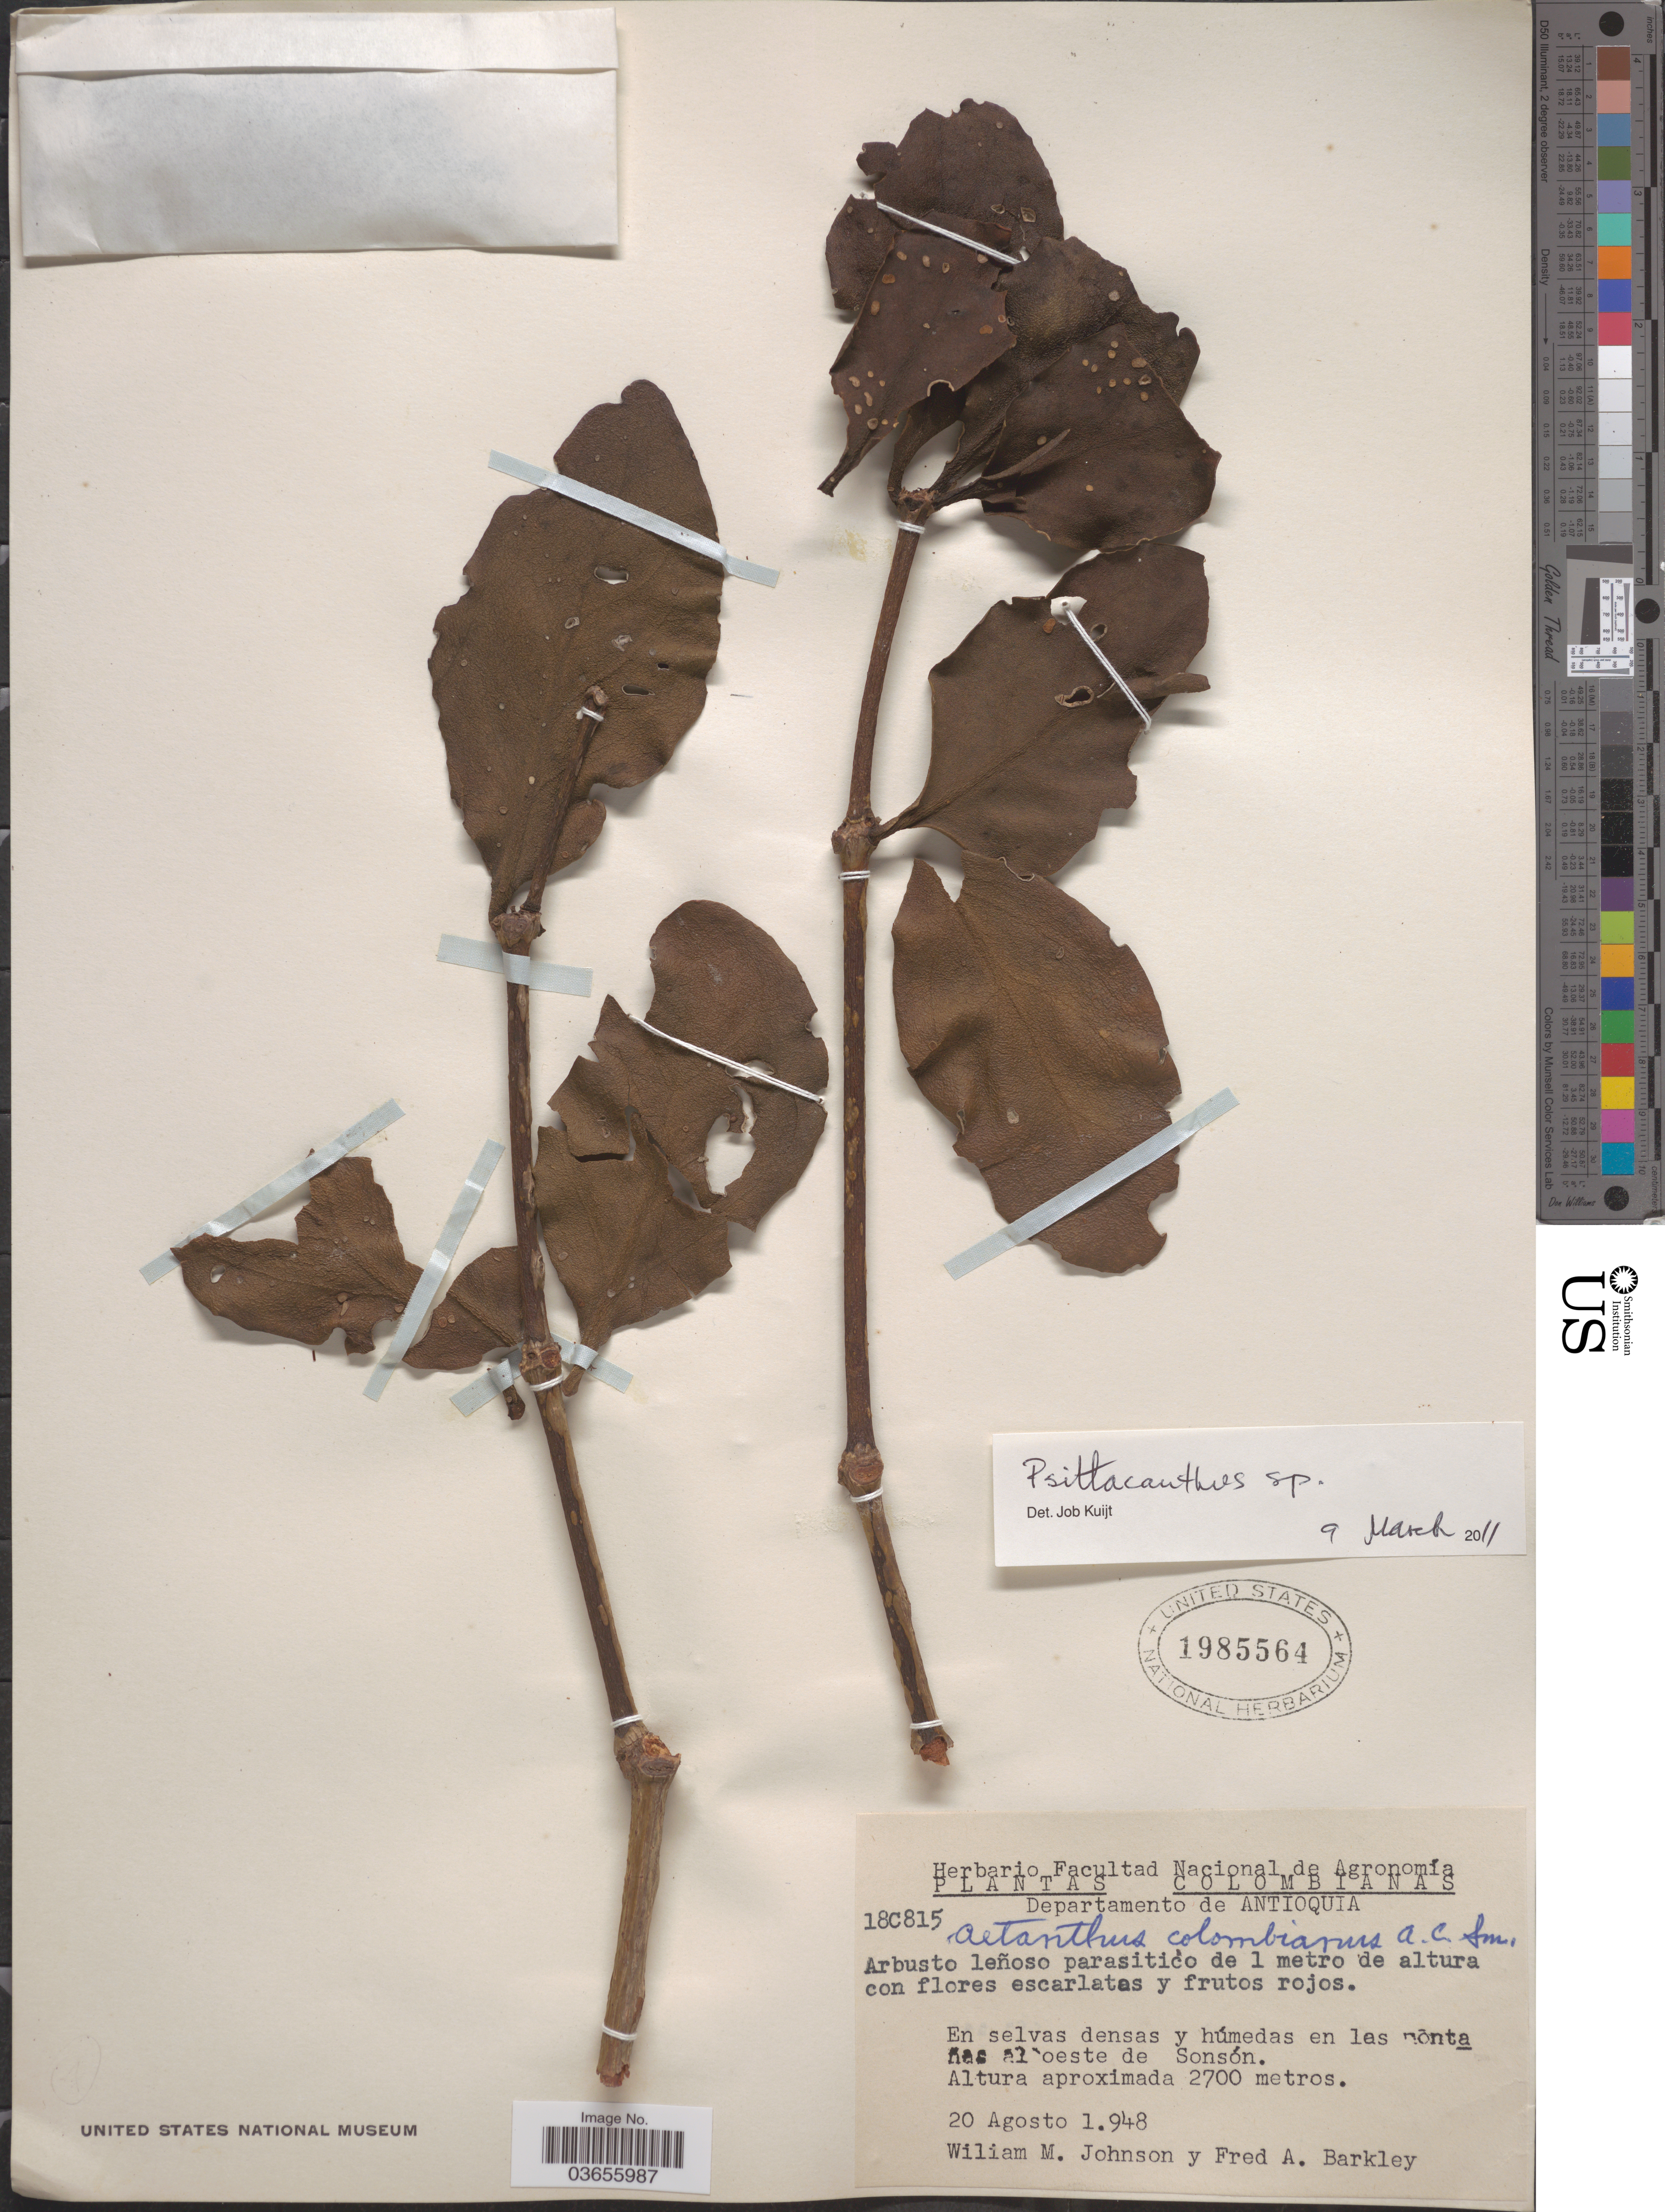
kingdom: Plantae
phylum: Tracheophyta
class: Magnoliopsida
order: Santalales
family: Loranthaceae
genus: Psittacanthus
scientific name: Psittacanthus sp.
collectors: W. M. Johnson & F. A. Barkley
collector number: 18C815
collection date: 1948-08-20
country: Colombia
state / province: Antioquia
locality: Departamento de Antioquia. En selvas densas y húmedas en las montanas al oeste de Sonsón.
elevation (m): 2700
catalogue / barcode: US 1985564